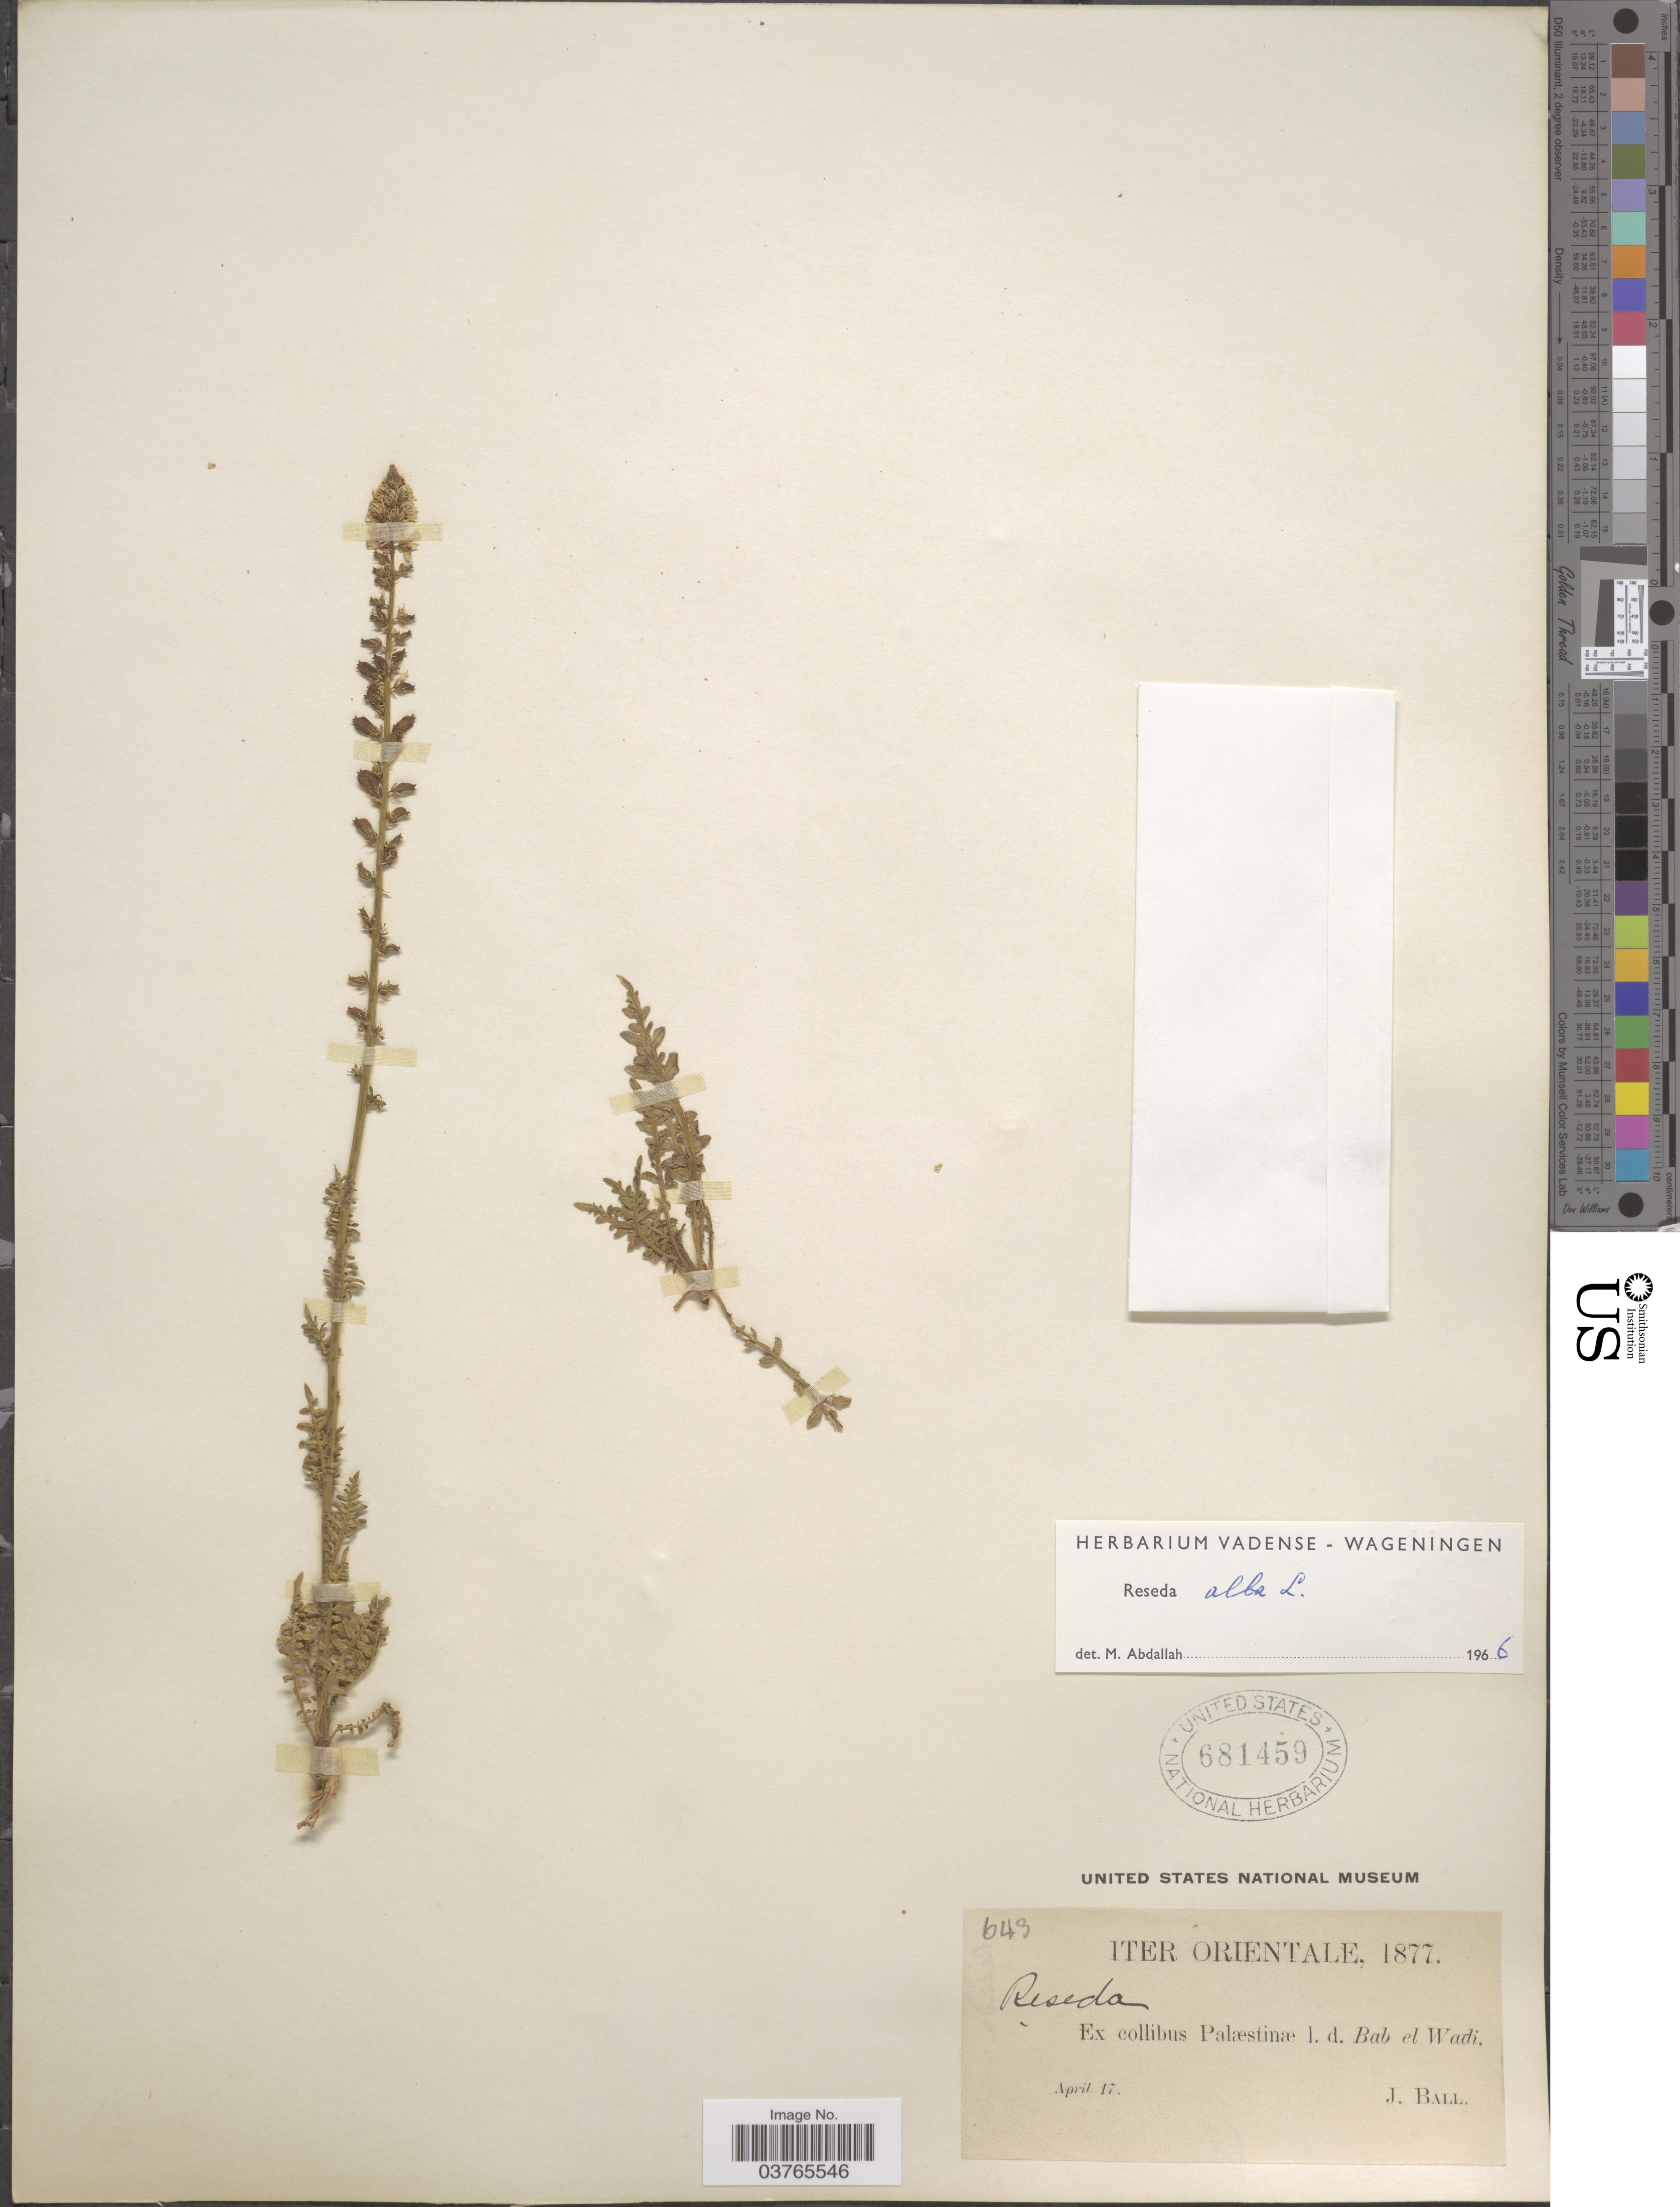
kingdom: Plantae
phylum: Tracheophyta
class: Magnoliopsida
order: Brassicales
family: Resedaceae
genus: Reseda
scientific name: Reseda alba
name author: L.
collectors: J. Ball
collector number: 643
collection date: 1877-04-17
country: Israel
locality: Iter Orientale. Ex collibus Palæstinæ I. d. Bab el Wadi.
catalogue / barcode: US 681459